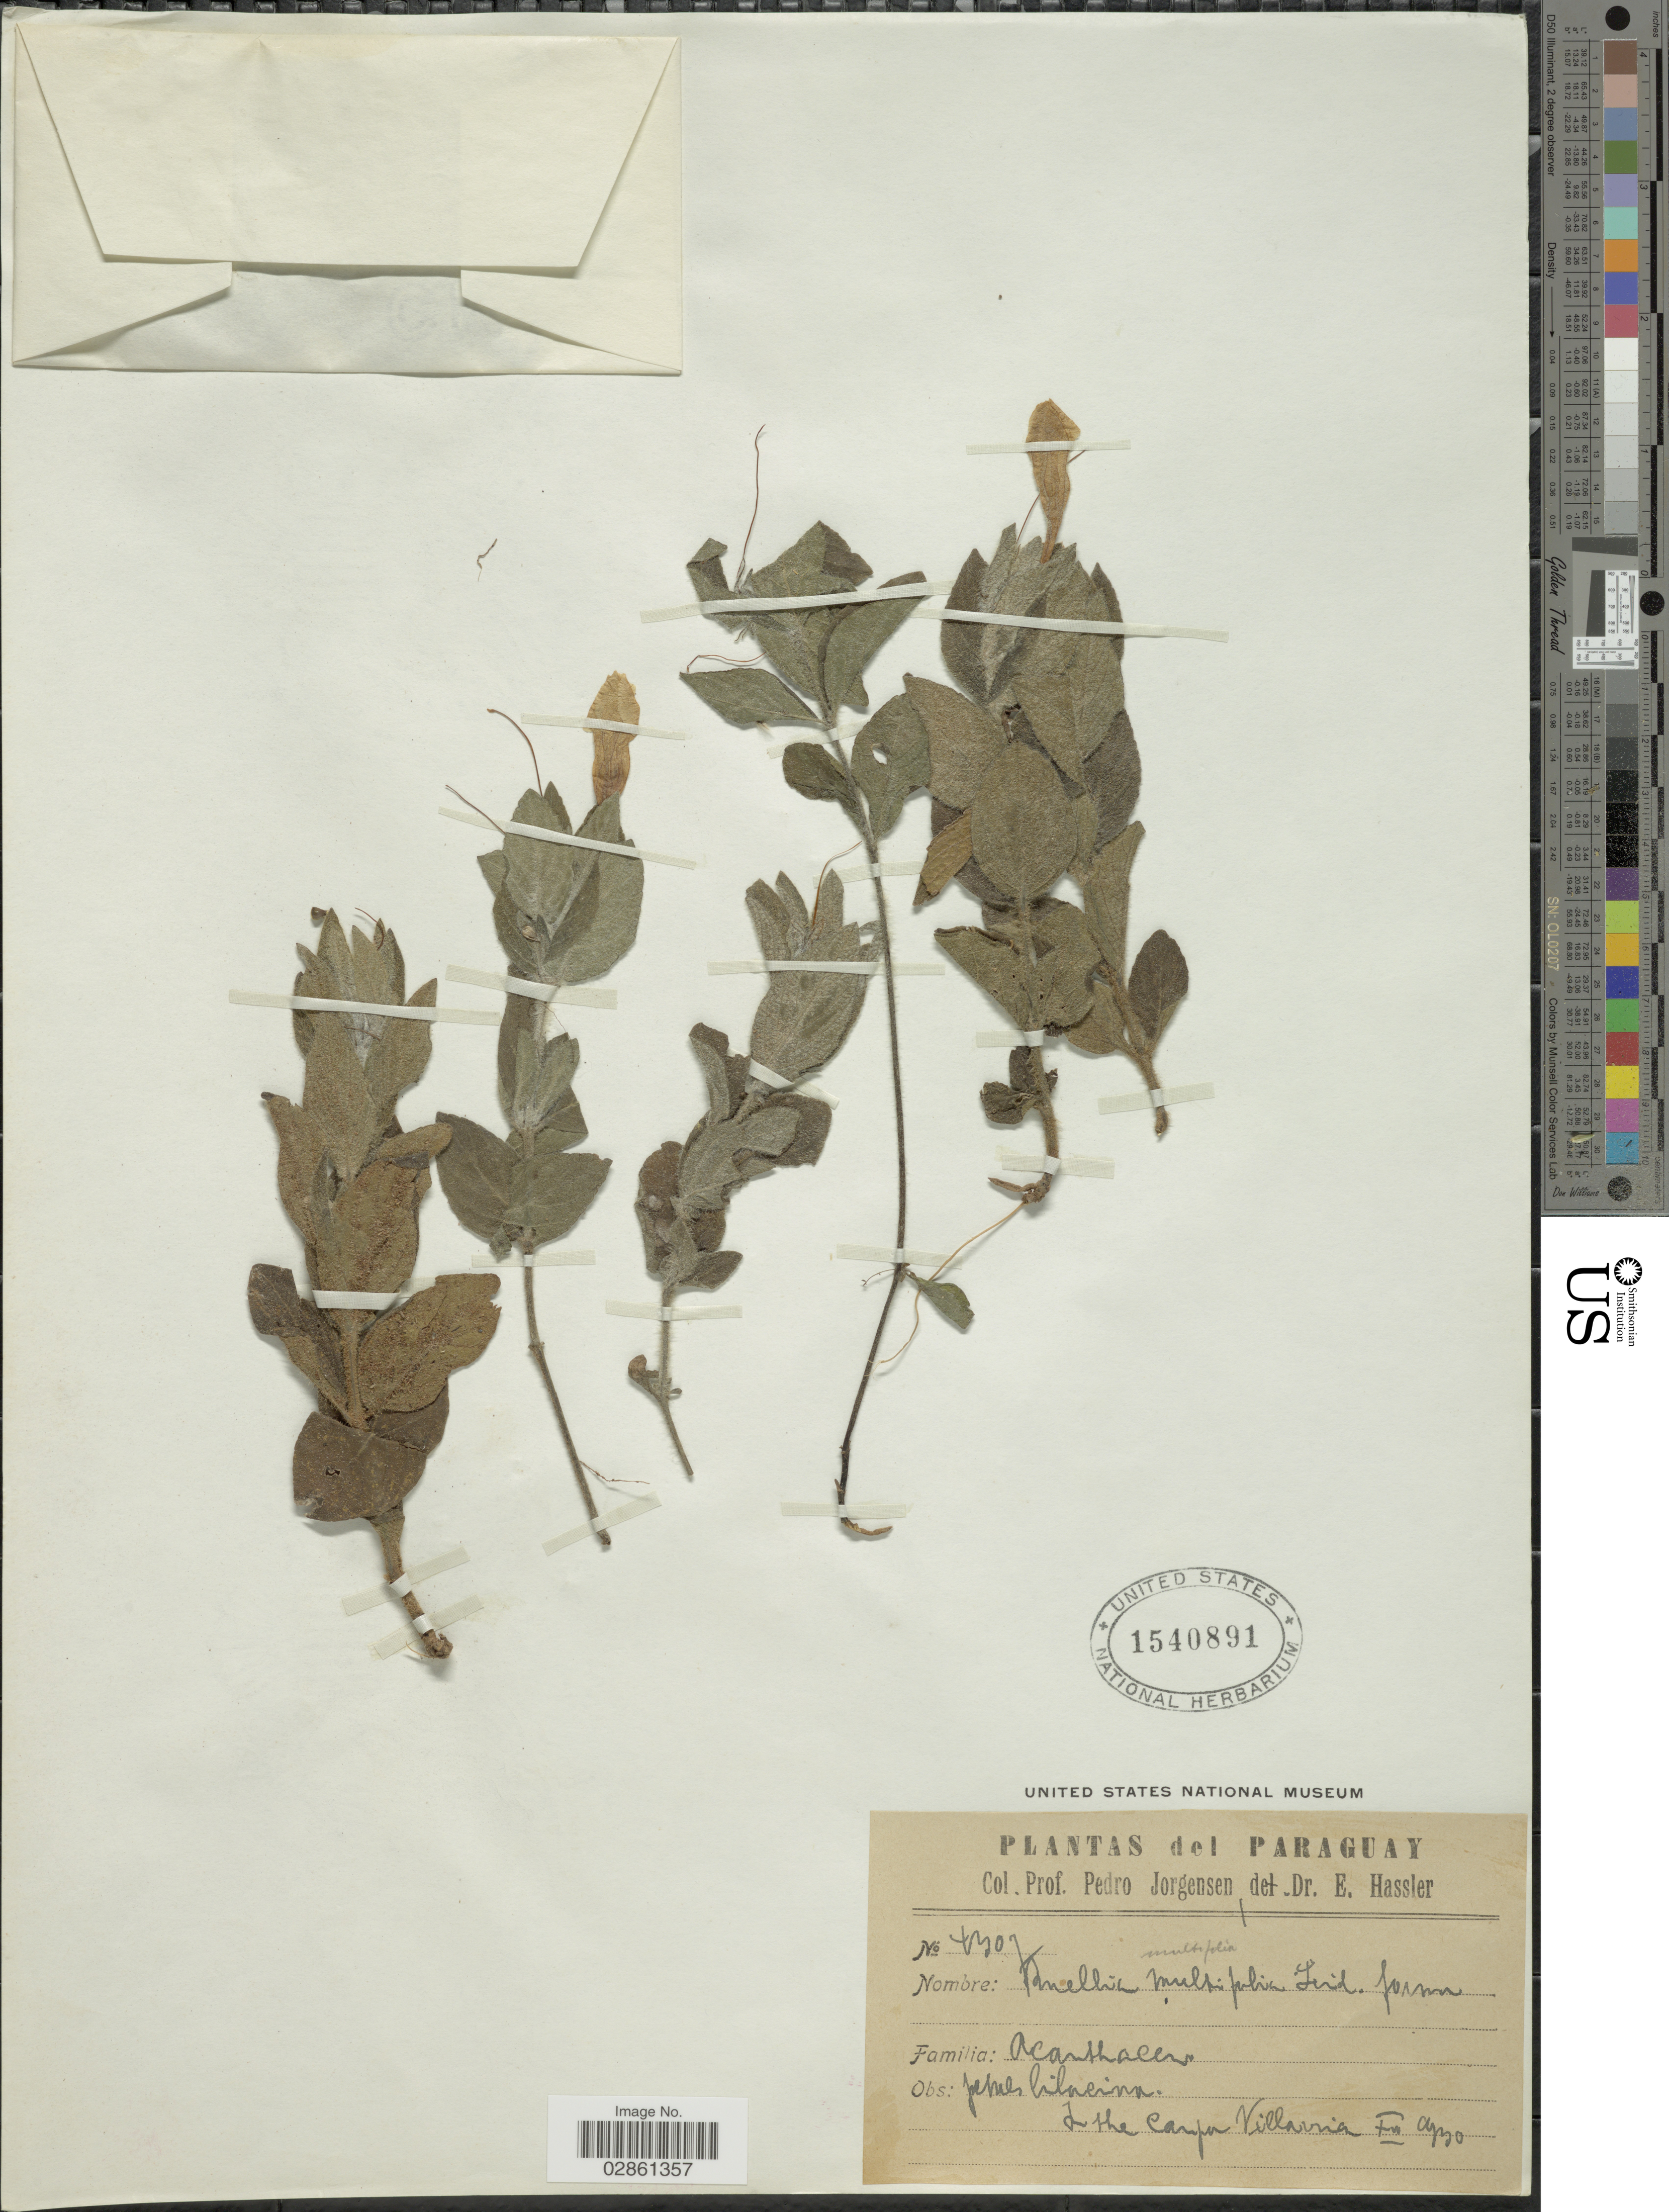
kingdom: Plantae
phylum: Tracheophyta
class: Magnoliopsida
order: Lamiales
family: Acanthaceae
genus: Ruellia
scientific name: Ruellia multifolia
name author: (Nees) Lindau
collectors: P. Jörgensen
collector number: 4307*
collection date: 1930-12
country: Paraguay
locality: Villarrica.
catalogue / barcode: US 1540891